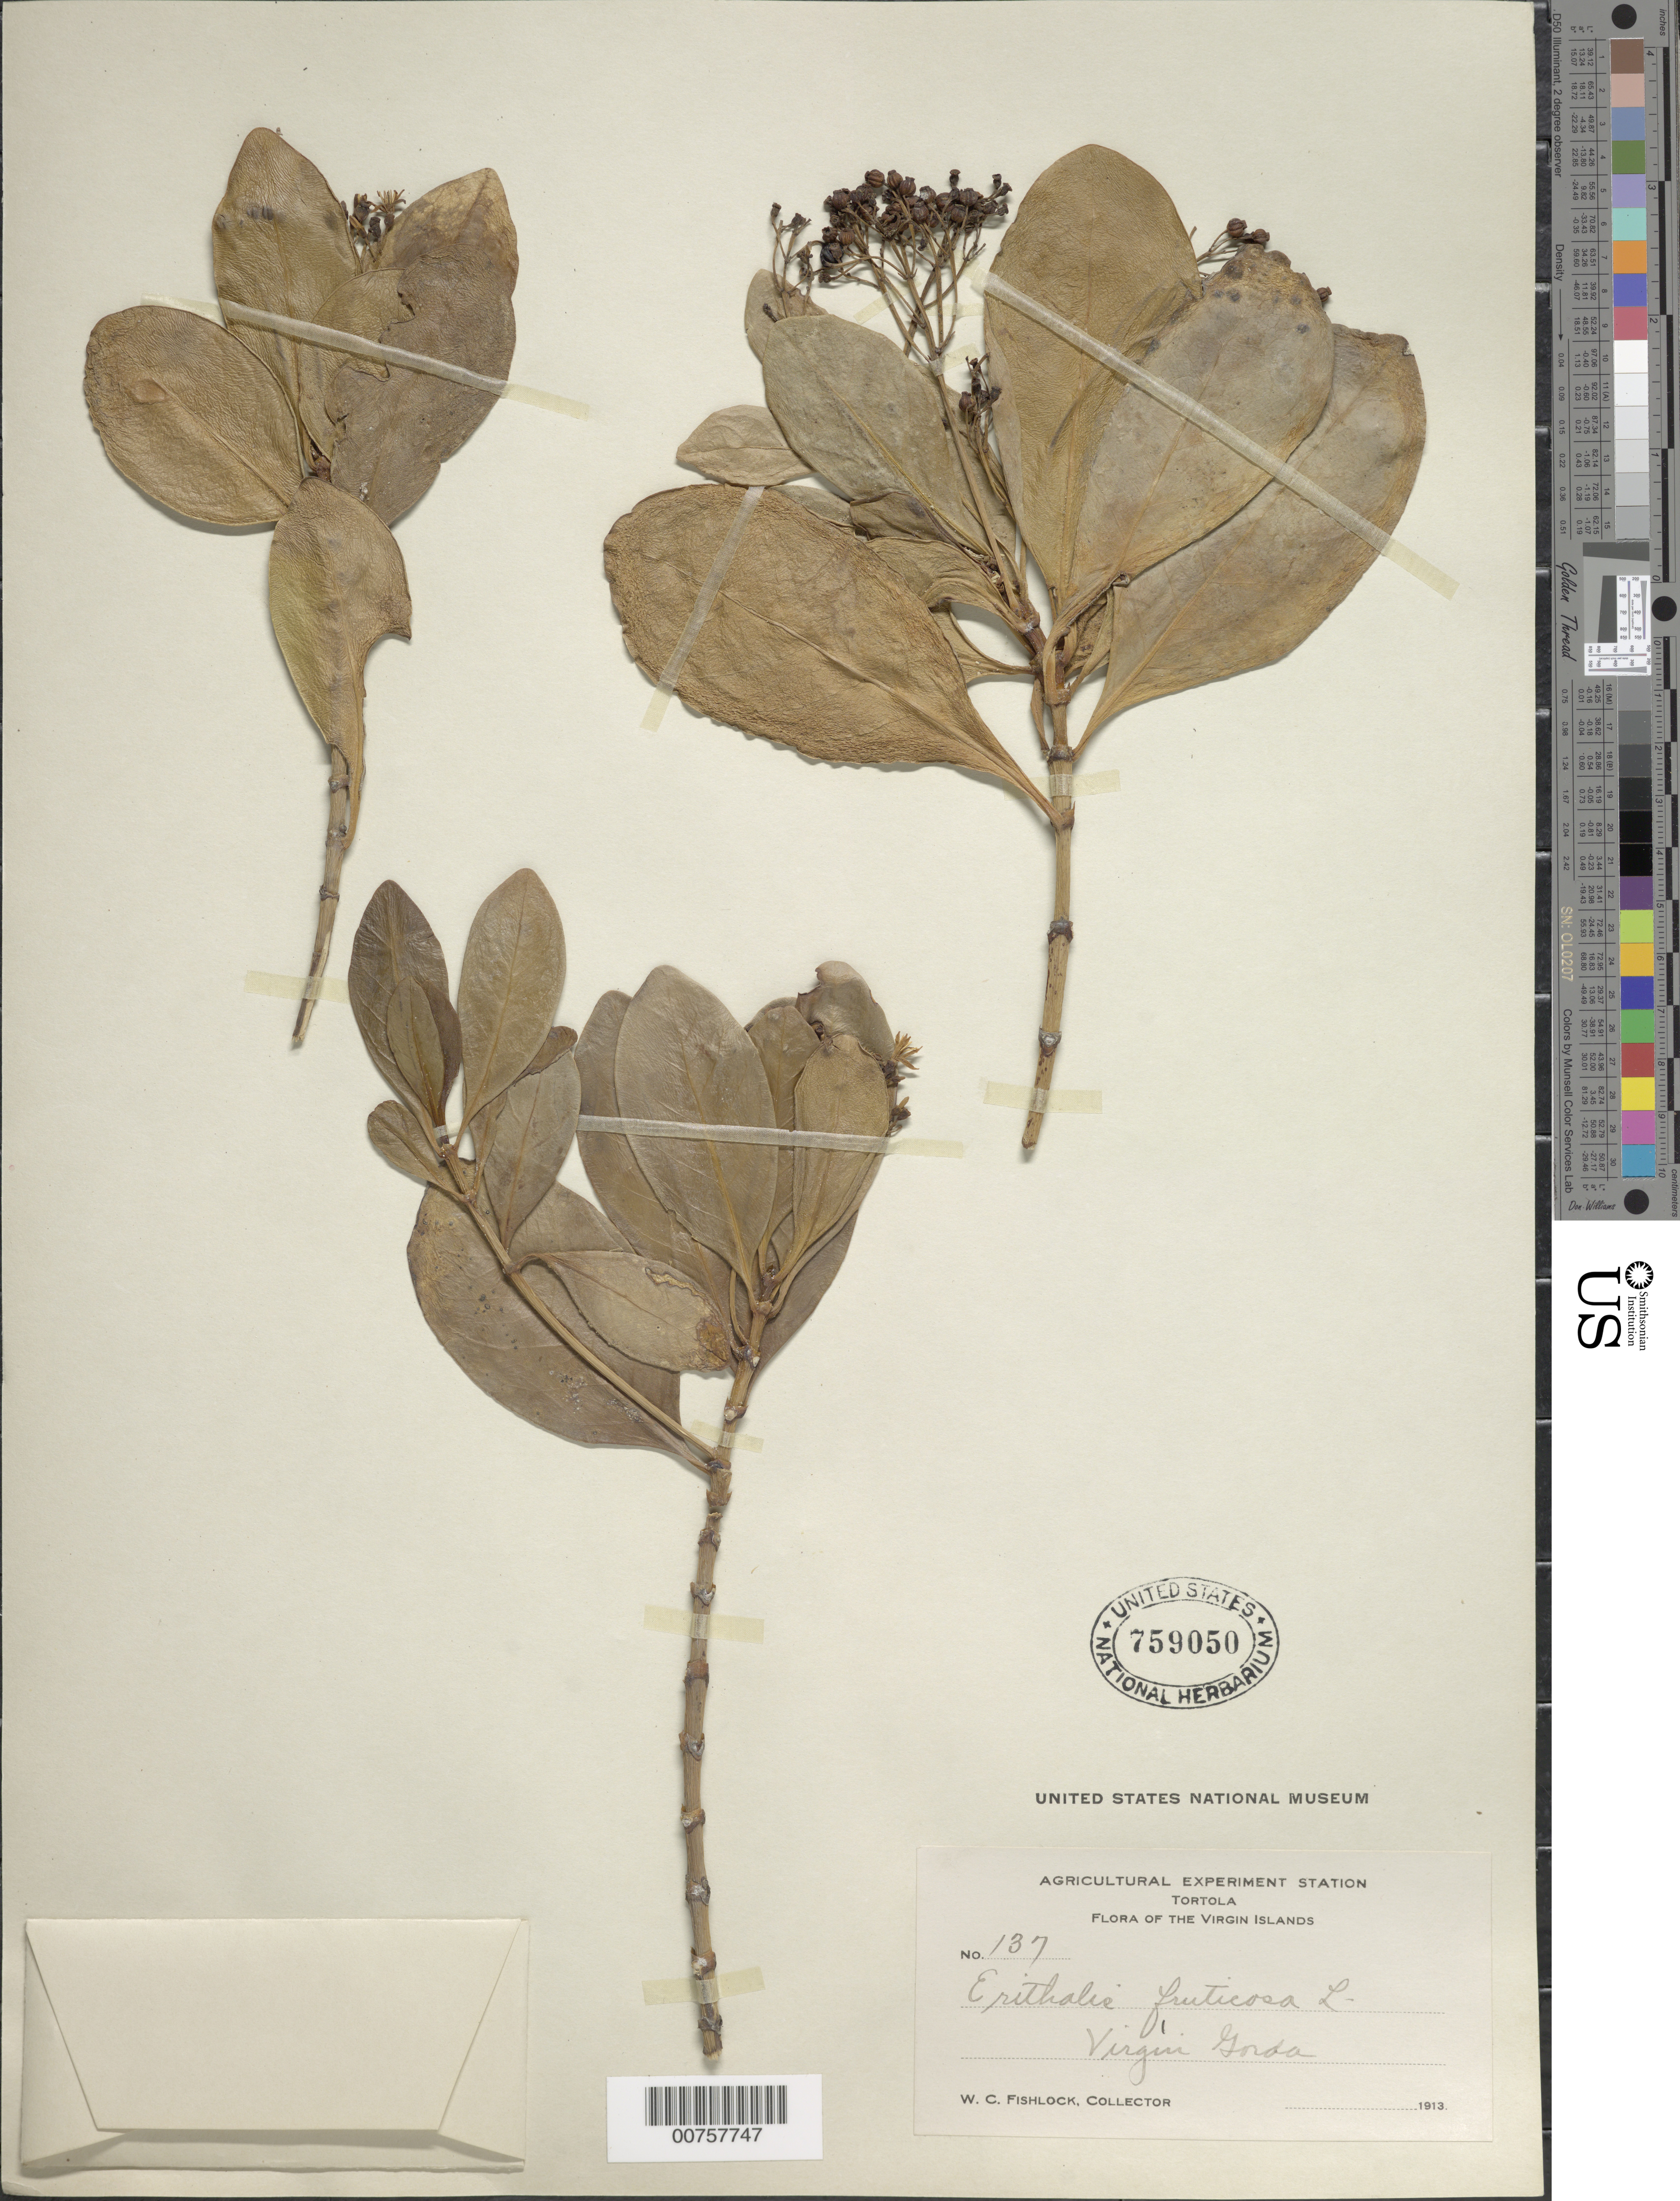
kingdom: Plantae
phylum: Tracheophyta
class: Magnoliopsida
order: Gentianales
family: Rubiaceae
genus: Erithalis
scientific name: Erithalis fruticosa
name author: L.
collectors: W. Fishlock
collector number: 137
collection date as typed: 1913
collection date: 1913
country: British Virgin Islands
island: Virgin Gorda Island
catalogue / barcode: US 759050